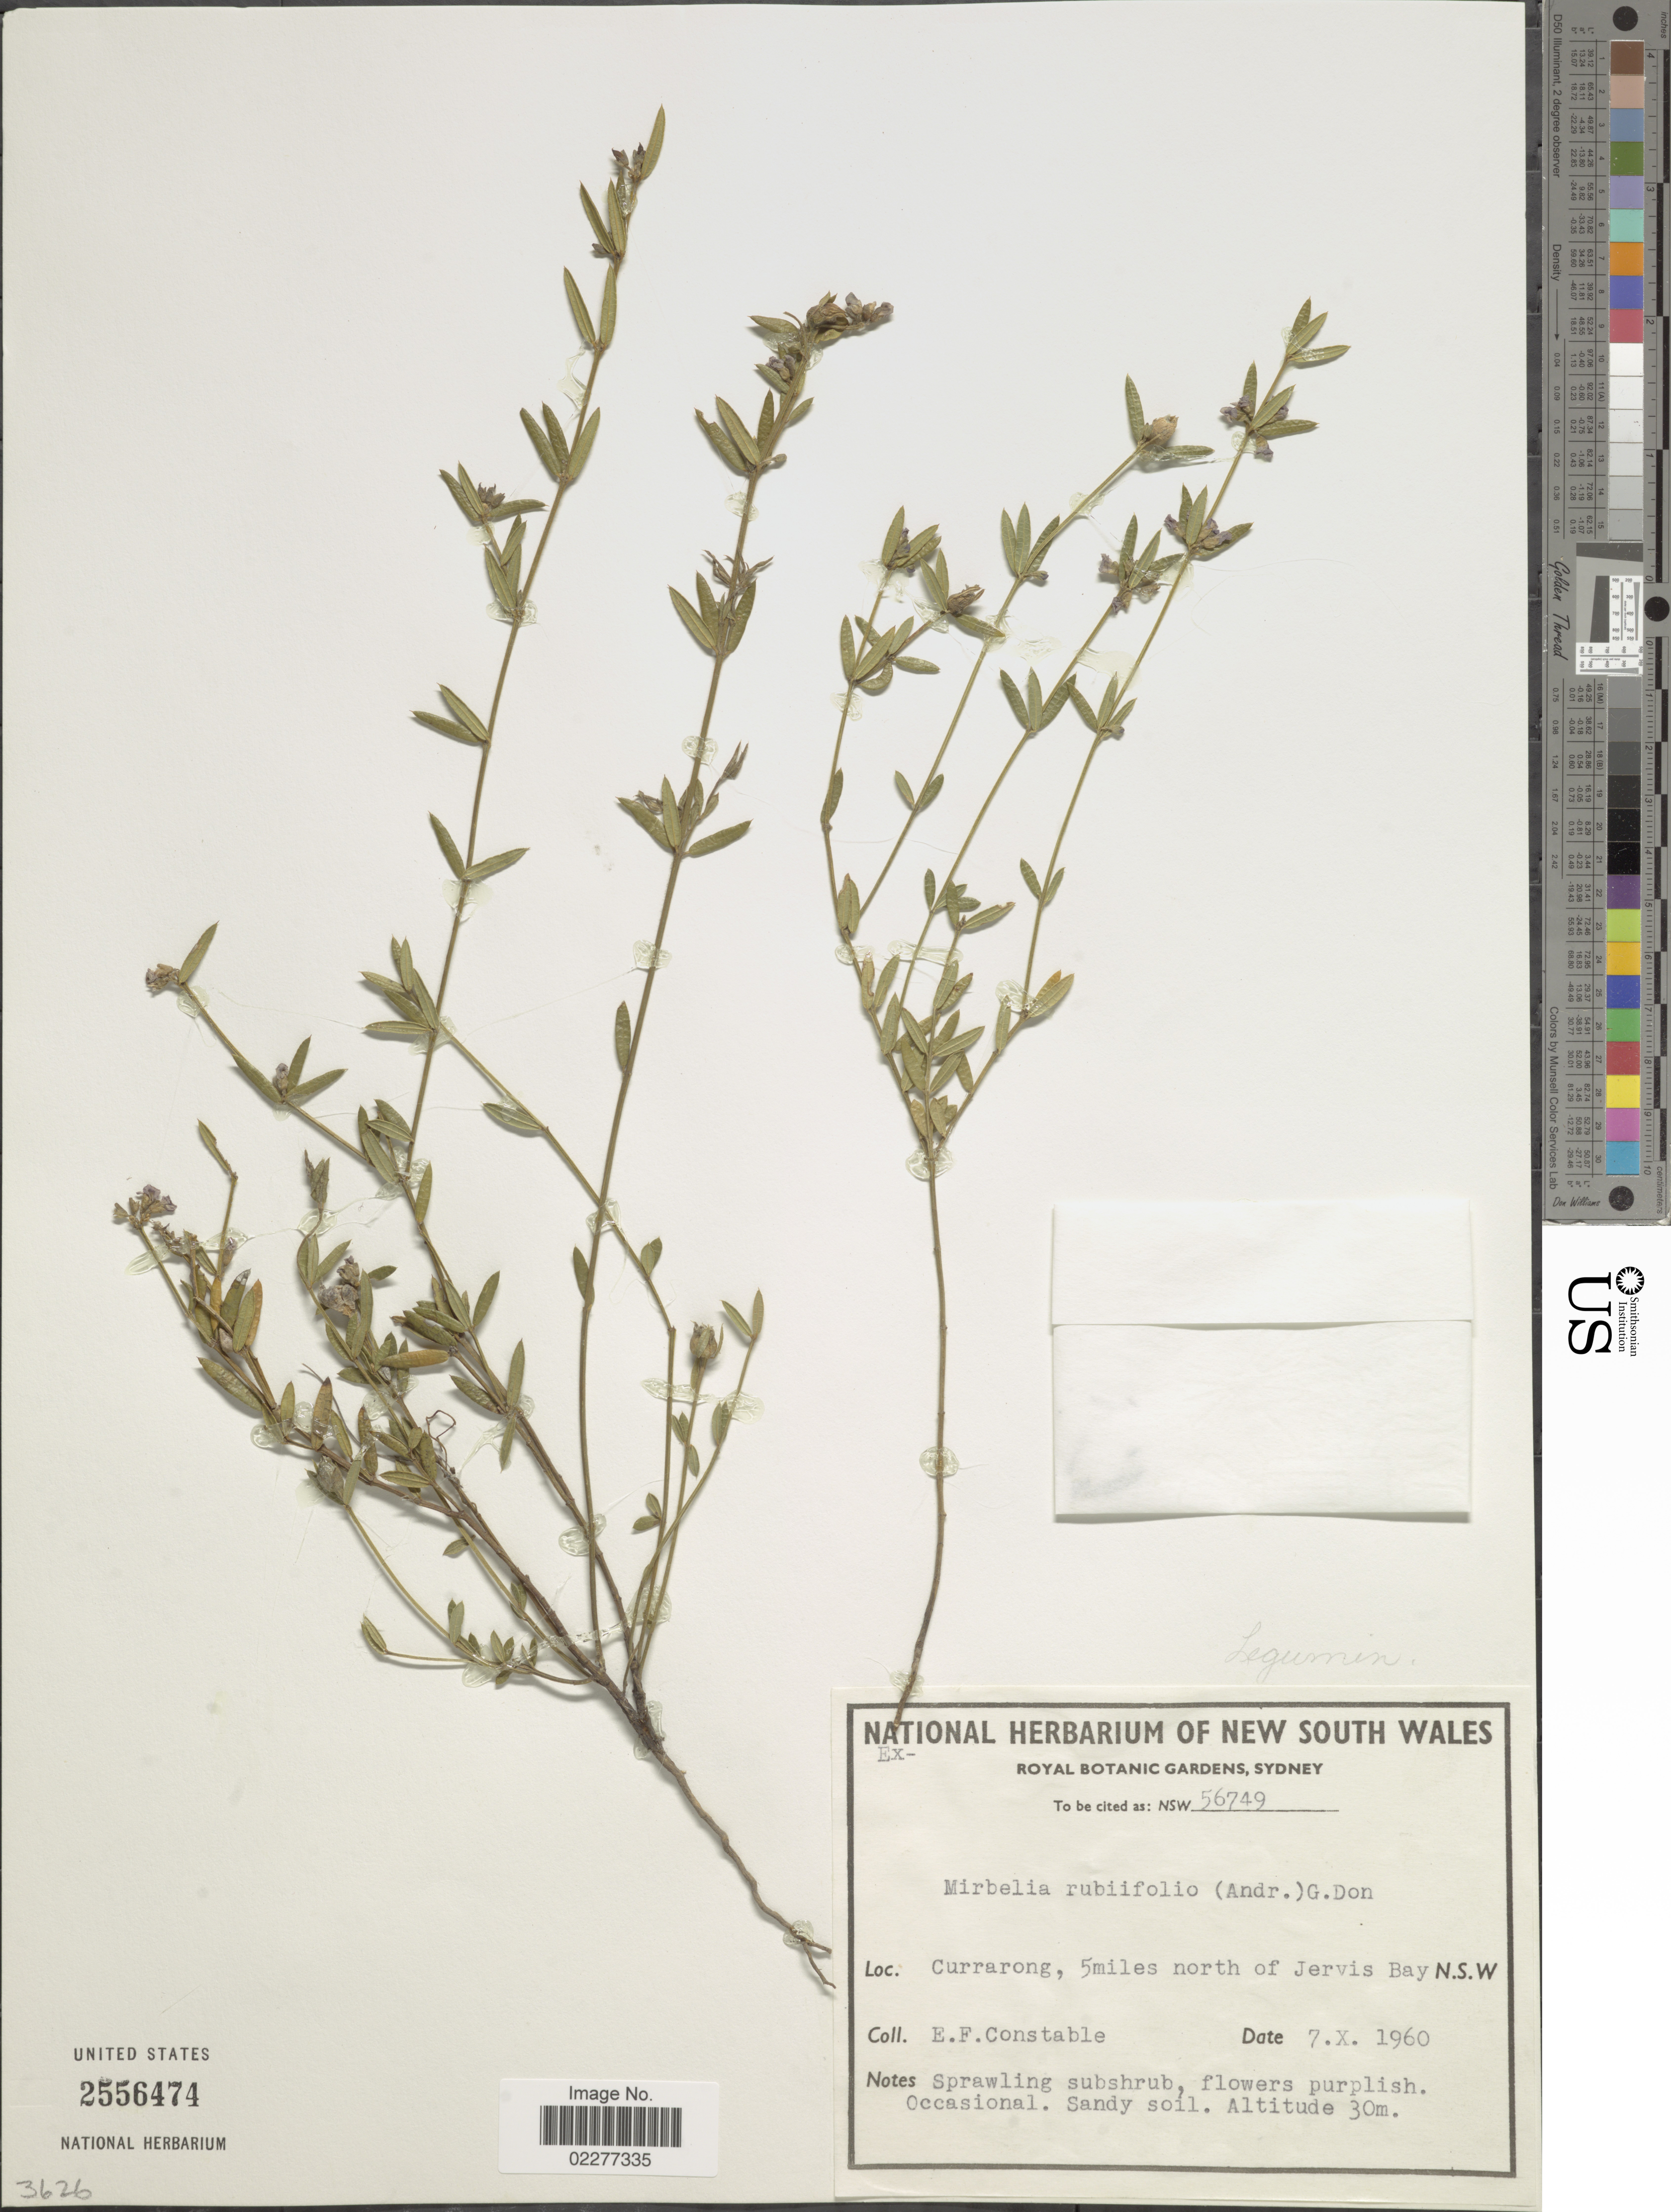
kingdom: Plantae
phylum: Tracheophyta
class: Magnoliopsida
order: Fabales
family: Fabaceae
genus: Mirbelia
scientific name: Mirbelia rubiifolia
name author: (Andrews) G. Don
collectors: E. F. Constable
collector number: NSW 56749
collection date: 1960-10-07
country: Australia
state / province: New South Wales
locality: Currarong, 5 miles north of Jervis Bay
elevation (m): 30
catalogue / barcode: US 2556474